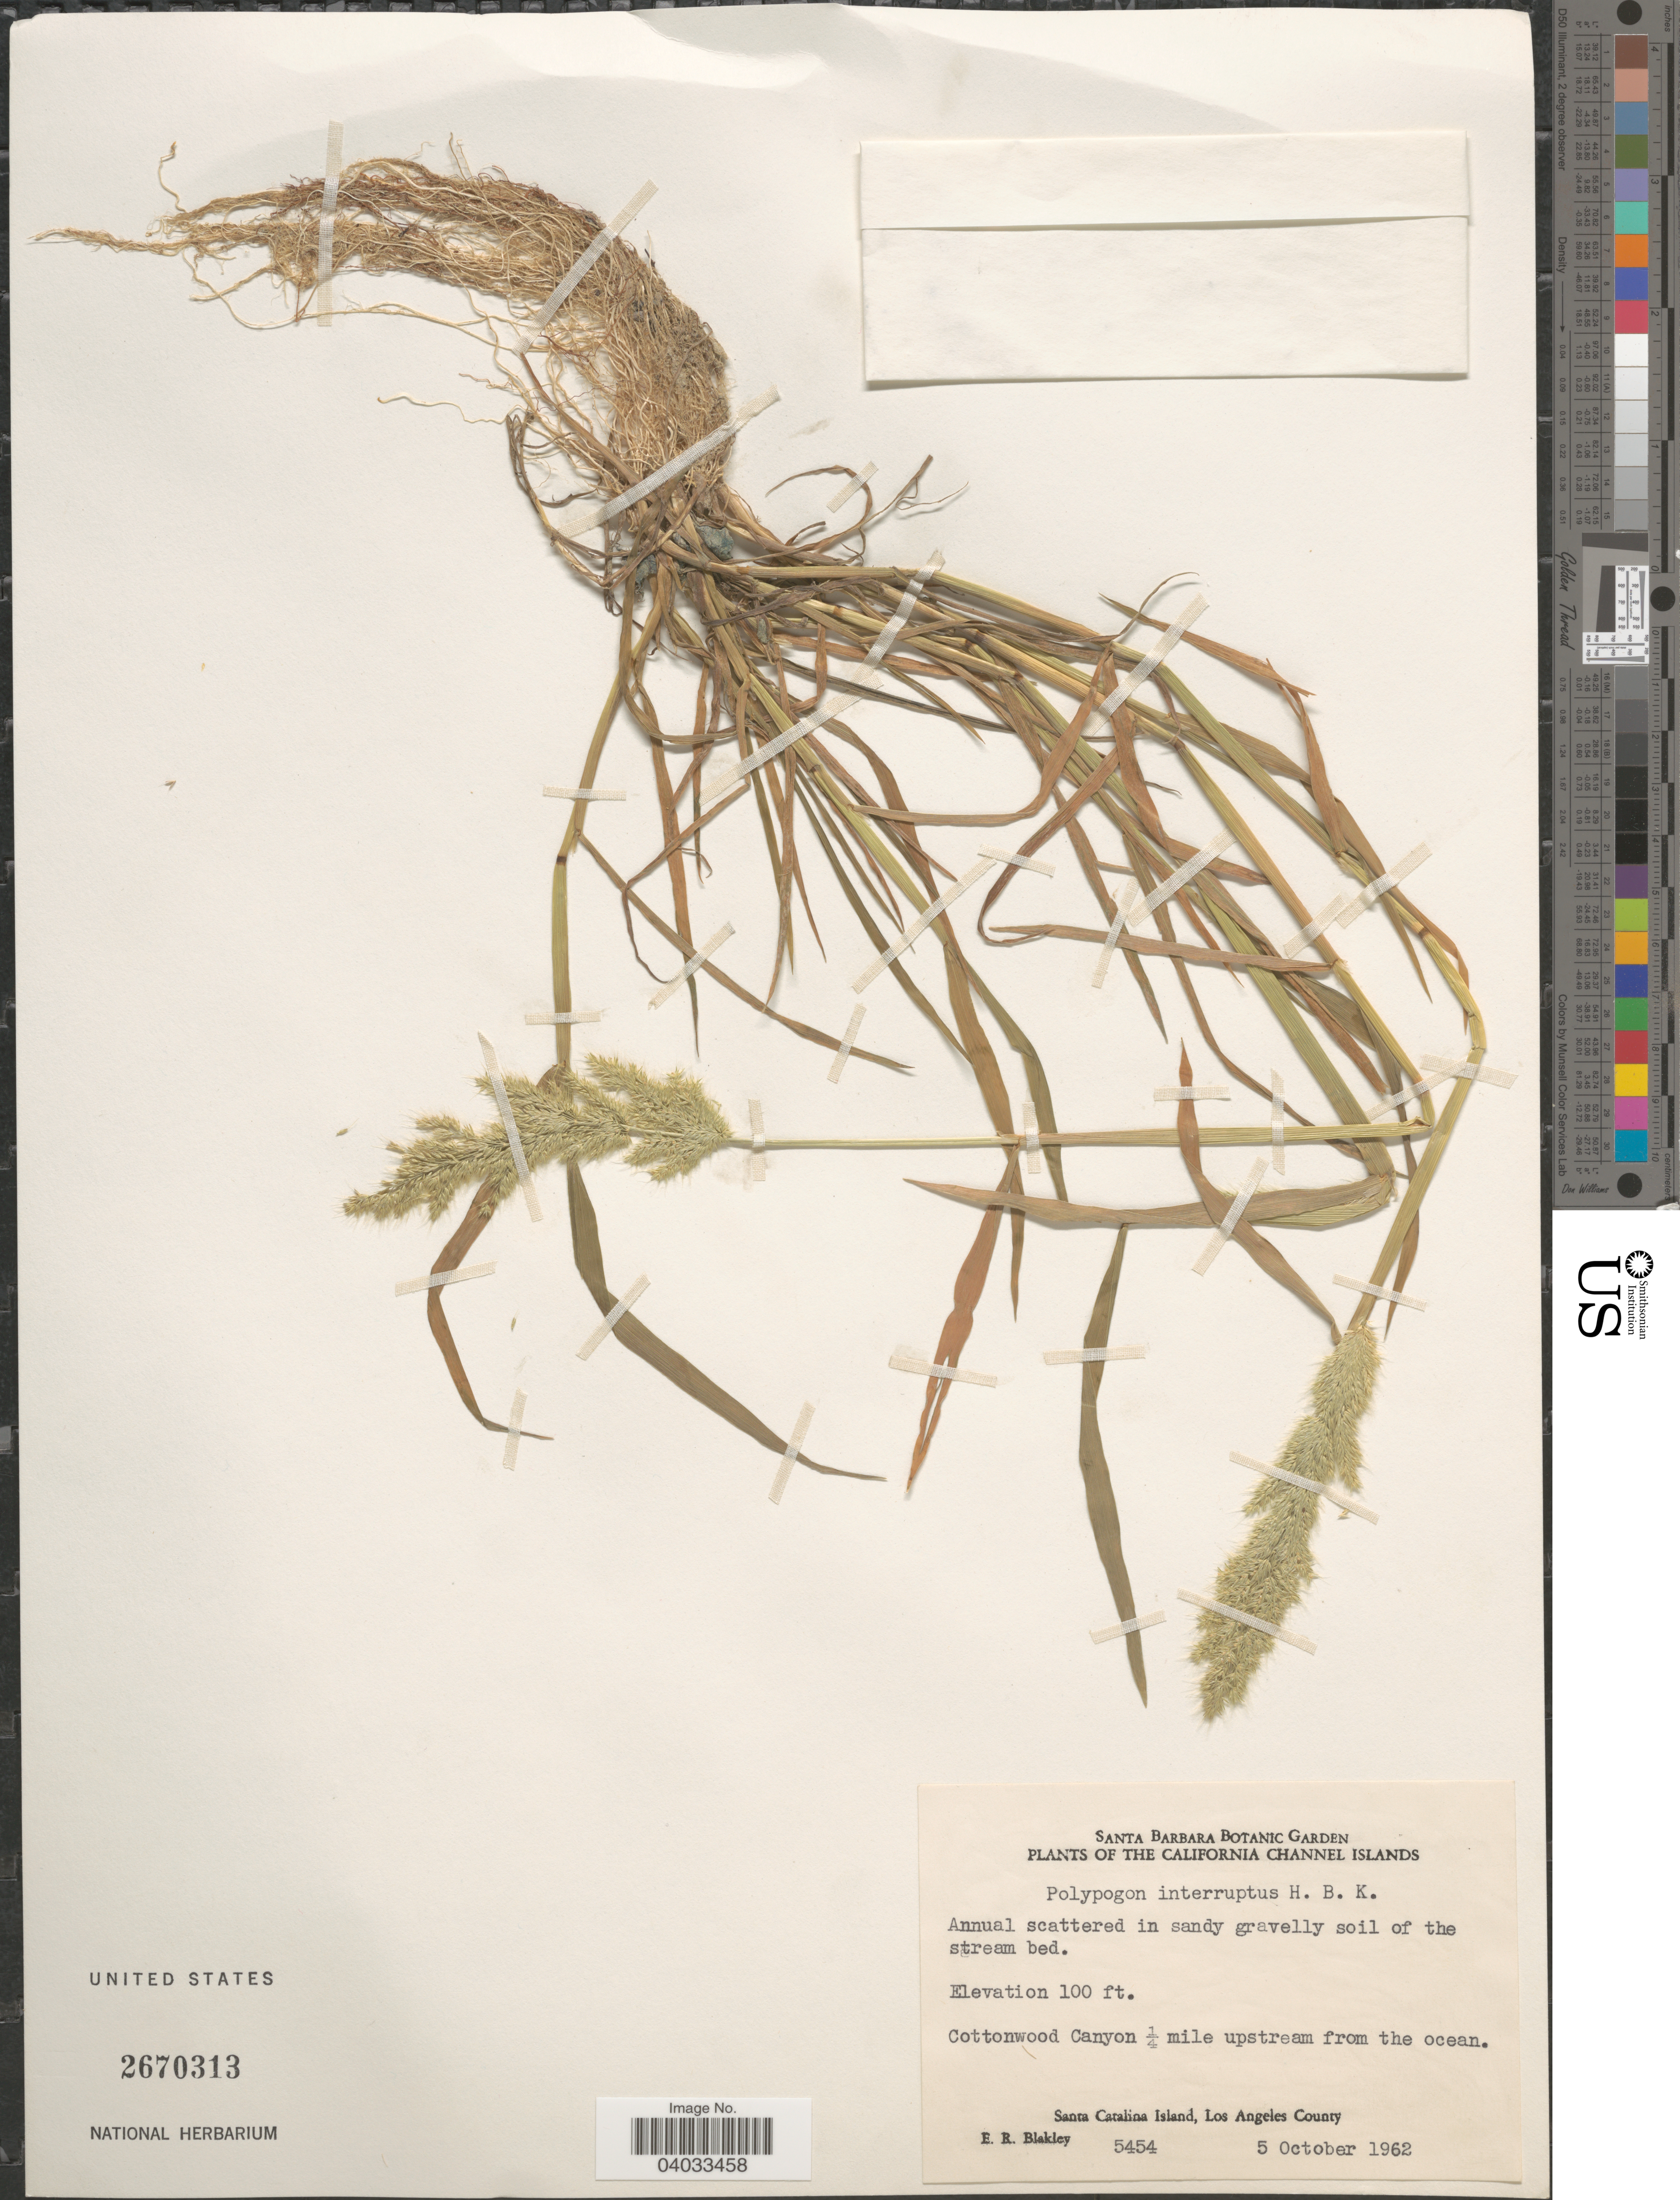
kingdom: Plantae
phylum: Tracheophyta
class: Liliopsida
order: Poales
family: Poaceae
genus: Polypogon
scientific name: Polypogon interruptus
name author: Kunth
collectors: E. R. Blakley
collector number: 5454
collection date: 1962-10-05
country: United States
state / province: California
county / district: Los Angeles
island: Santa Catalina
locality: The California Channel Islands. Cottonwood Canyon ¼ mile upstream from the ocean. Santa Catalina Island, Los Angeles County.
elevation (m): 30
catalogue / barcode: US 2670313